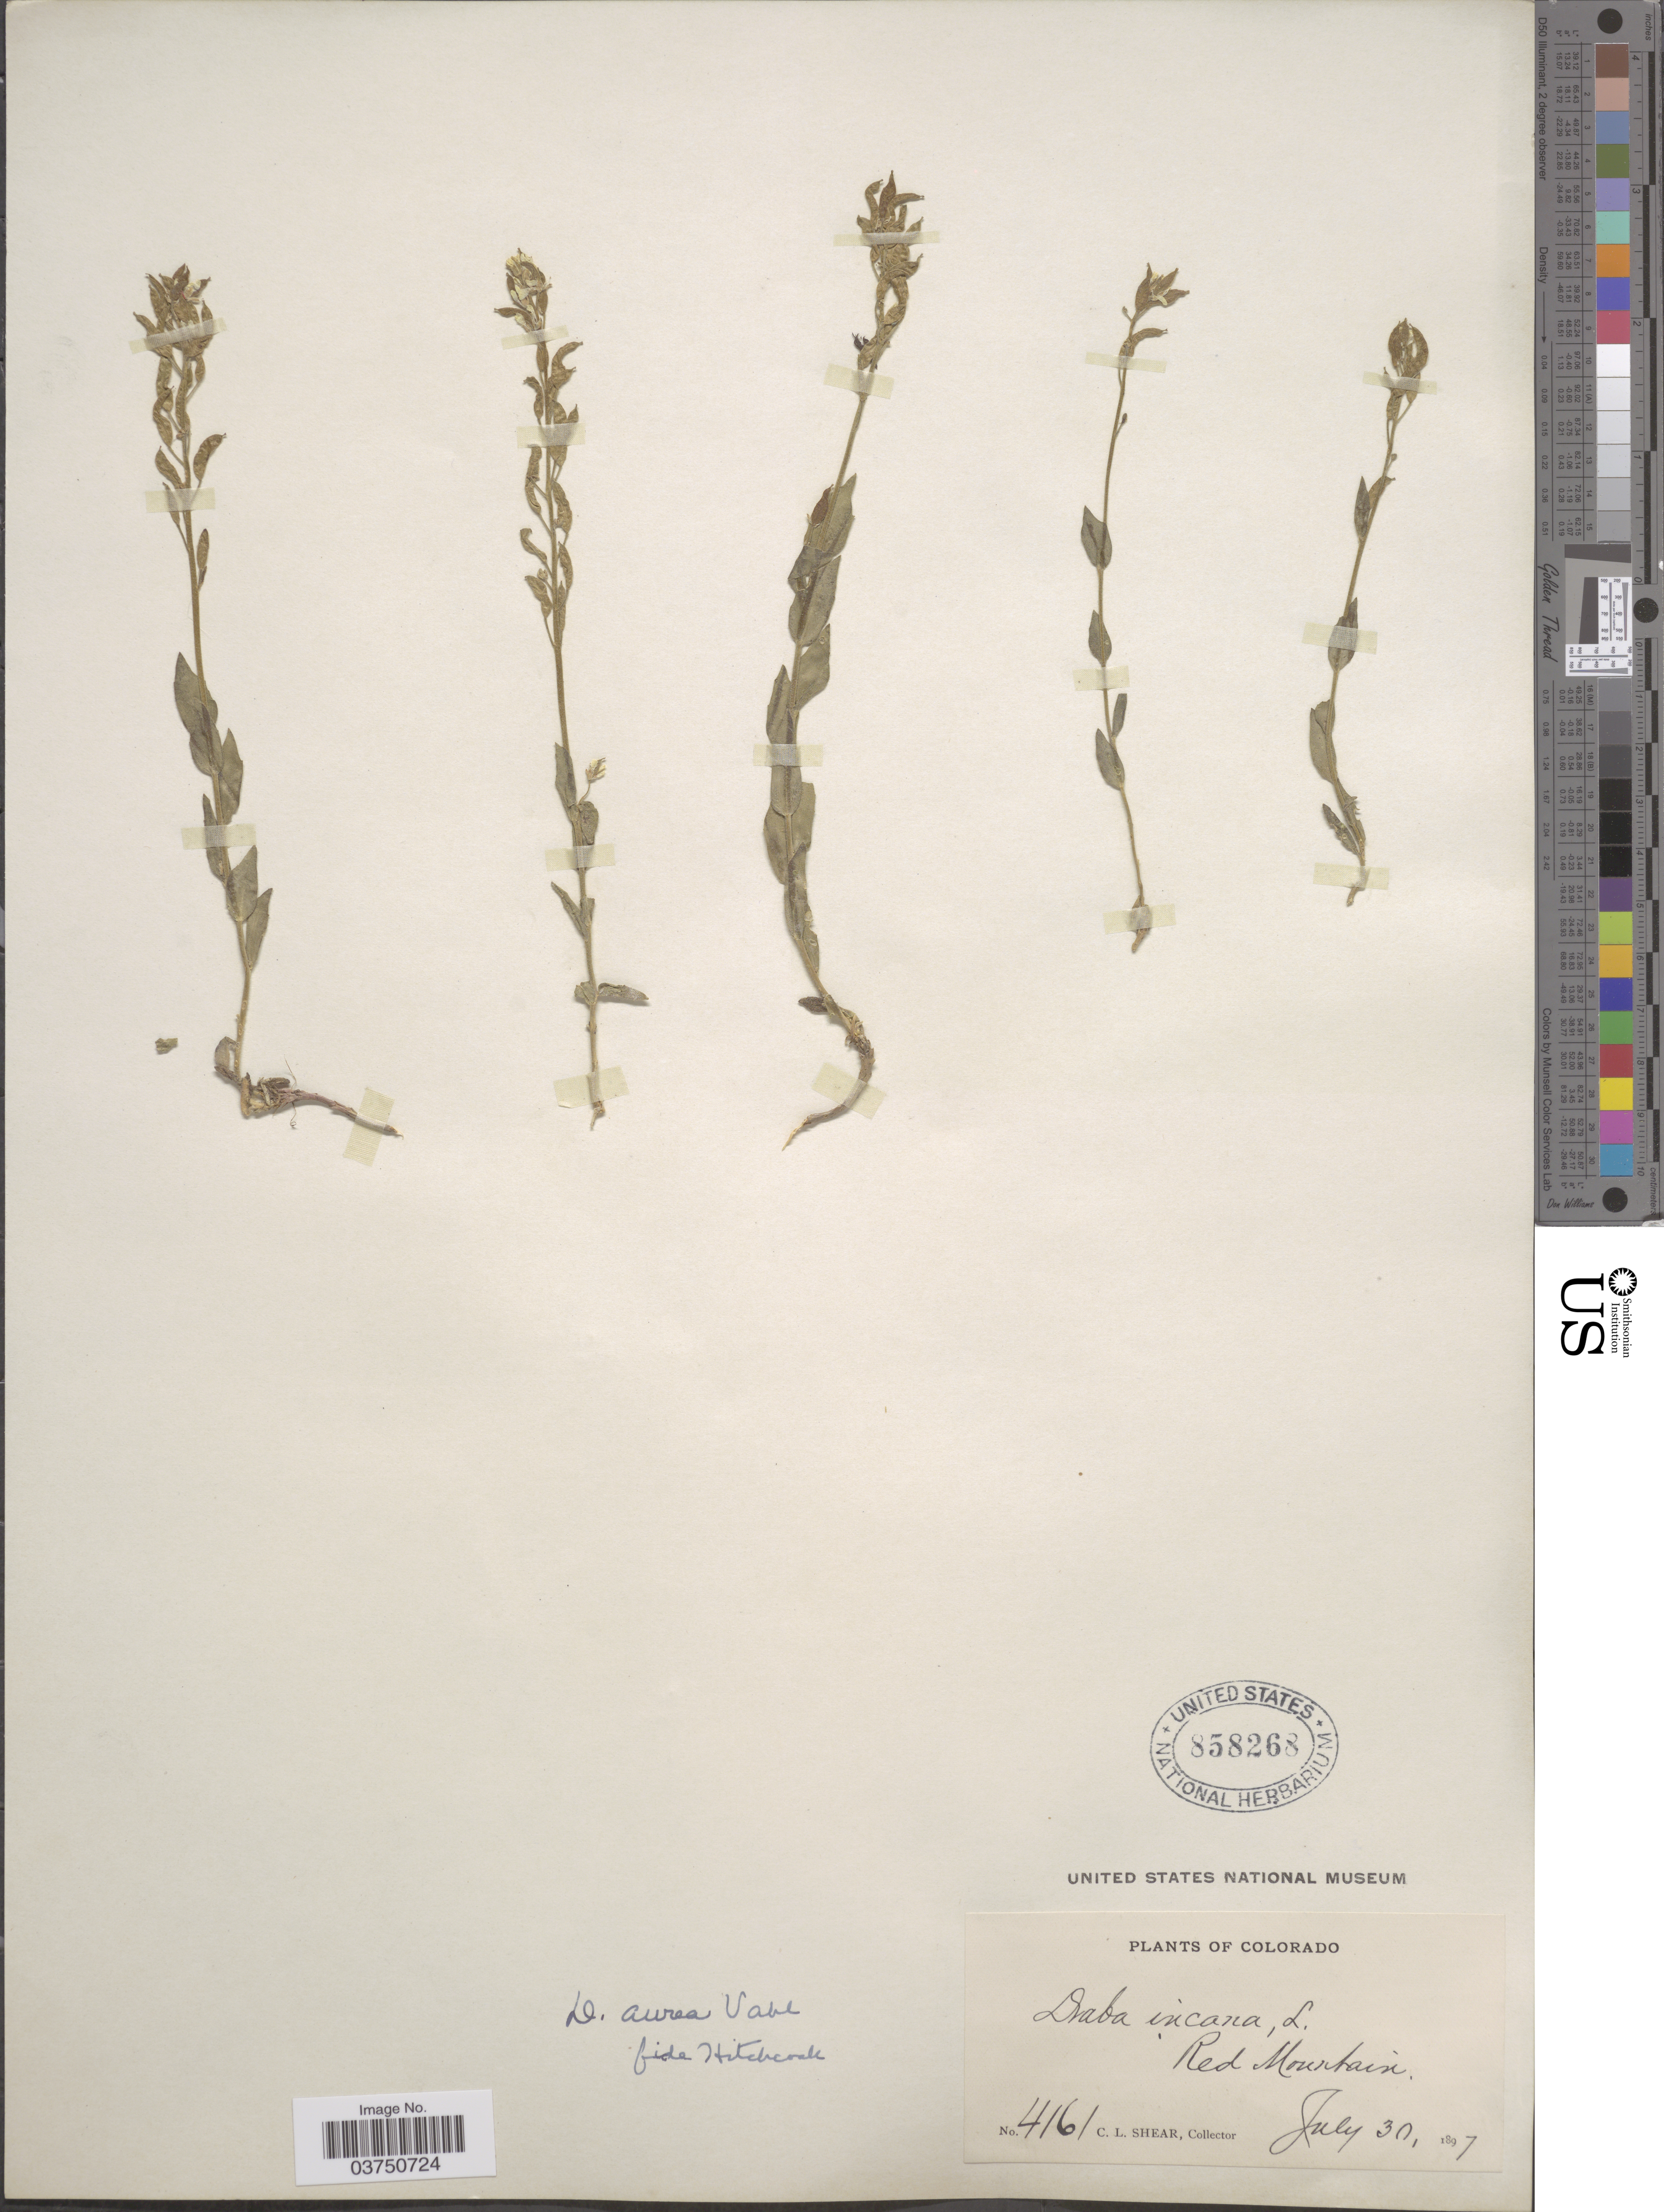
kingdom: Plantae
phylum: Tracheophyta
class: Magnoliopsida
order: Brassicales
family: Brassicaceae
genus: Draba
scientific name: Draba aurea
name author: Vahl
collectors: C. L. Shear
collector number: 4161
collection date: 1897-07-30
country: United States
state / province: Colorado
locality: Red Mountain.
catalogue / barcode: US 858268